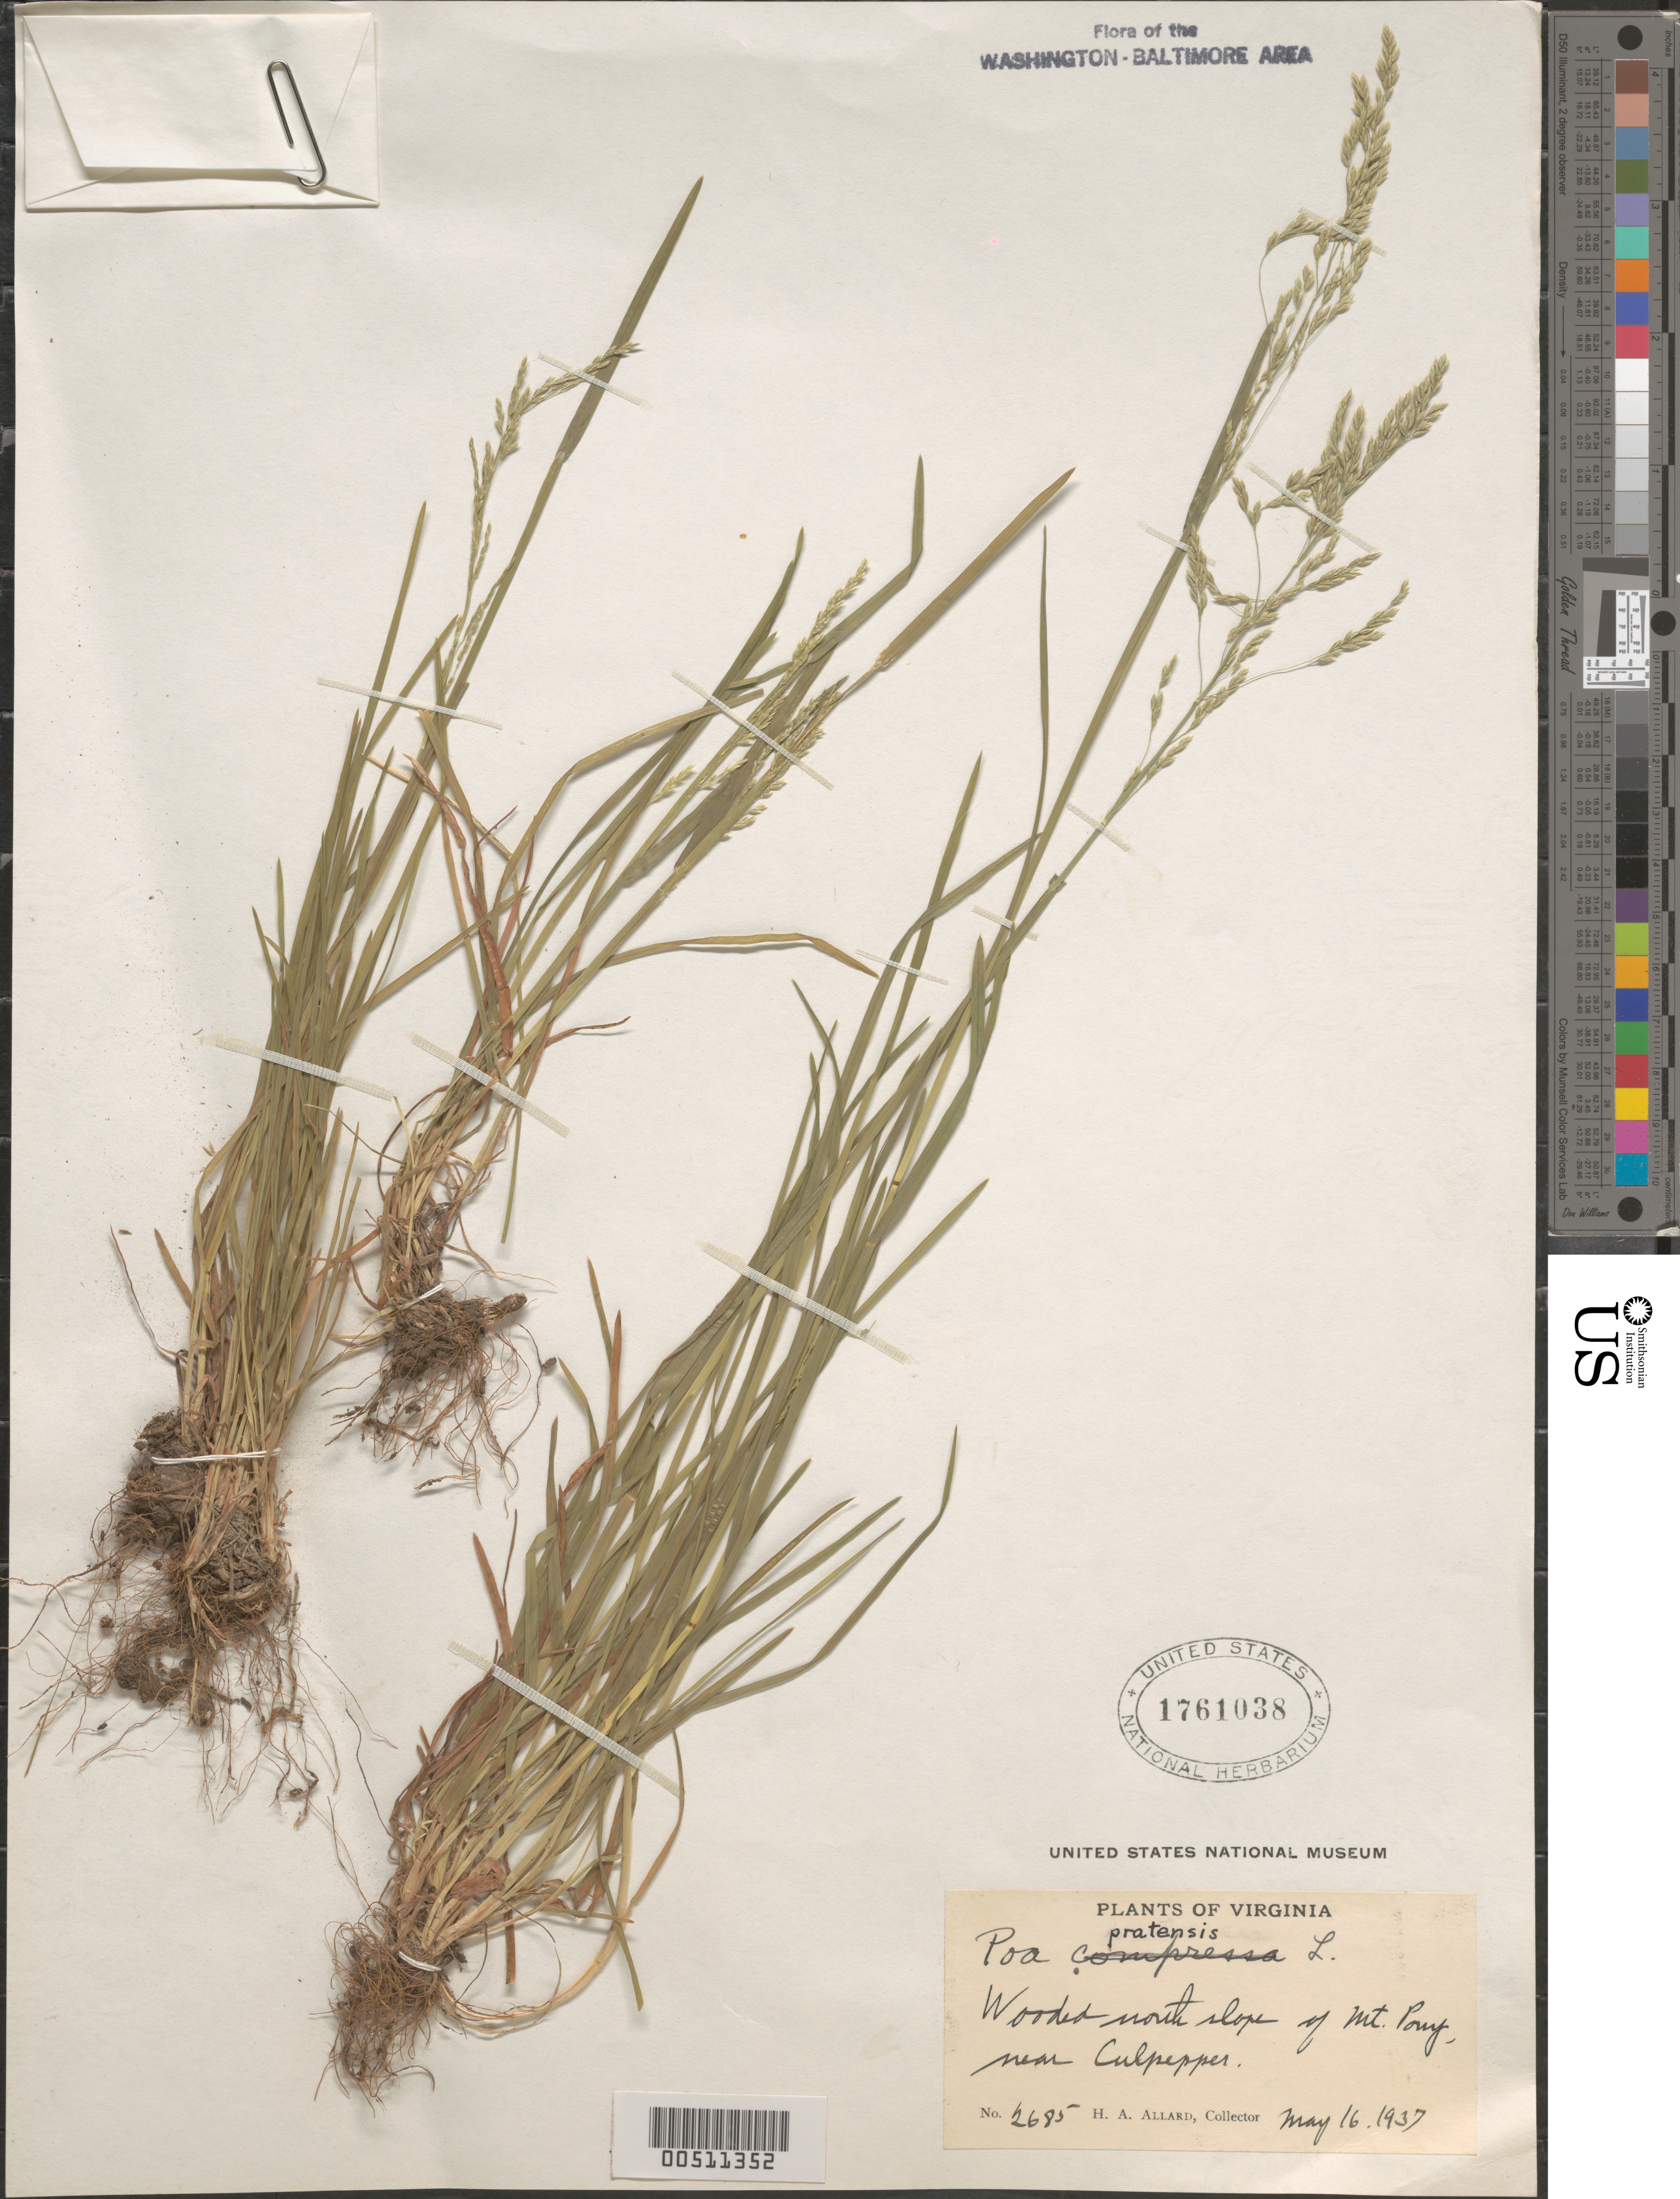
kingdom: Plantae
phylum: Tracheophyta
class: Liliopsida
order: Poales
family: Poaceae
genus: Poa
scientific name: Poa pratensis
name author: L.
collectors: H. A. Allard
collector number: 2685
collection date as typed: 16 May 1937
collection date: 1937-05-16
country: United States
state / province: Virginia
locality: N slope of Mt. Pony, near Culpeper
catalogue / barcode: US 1761038